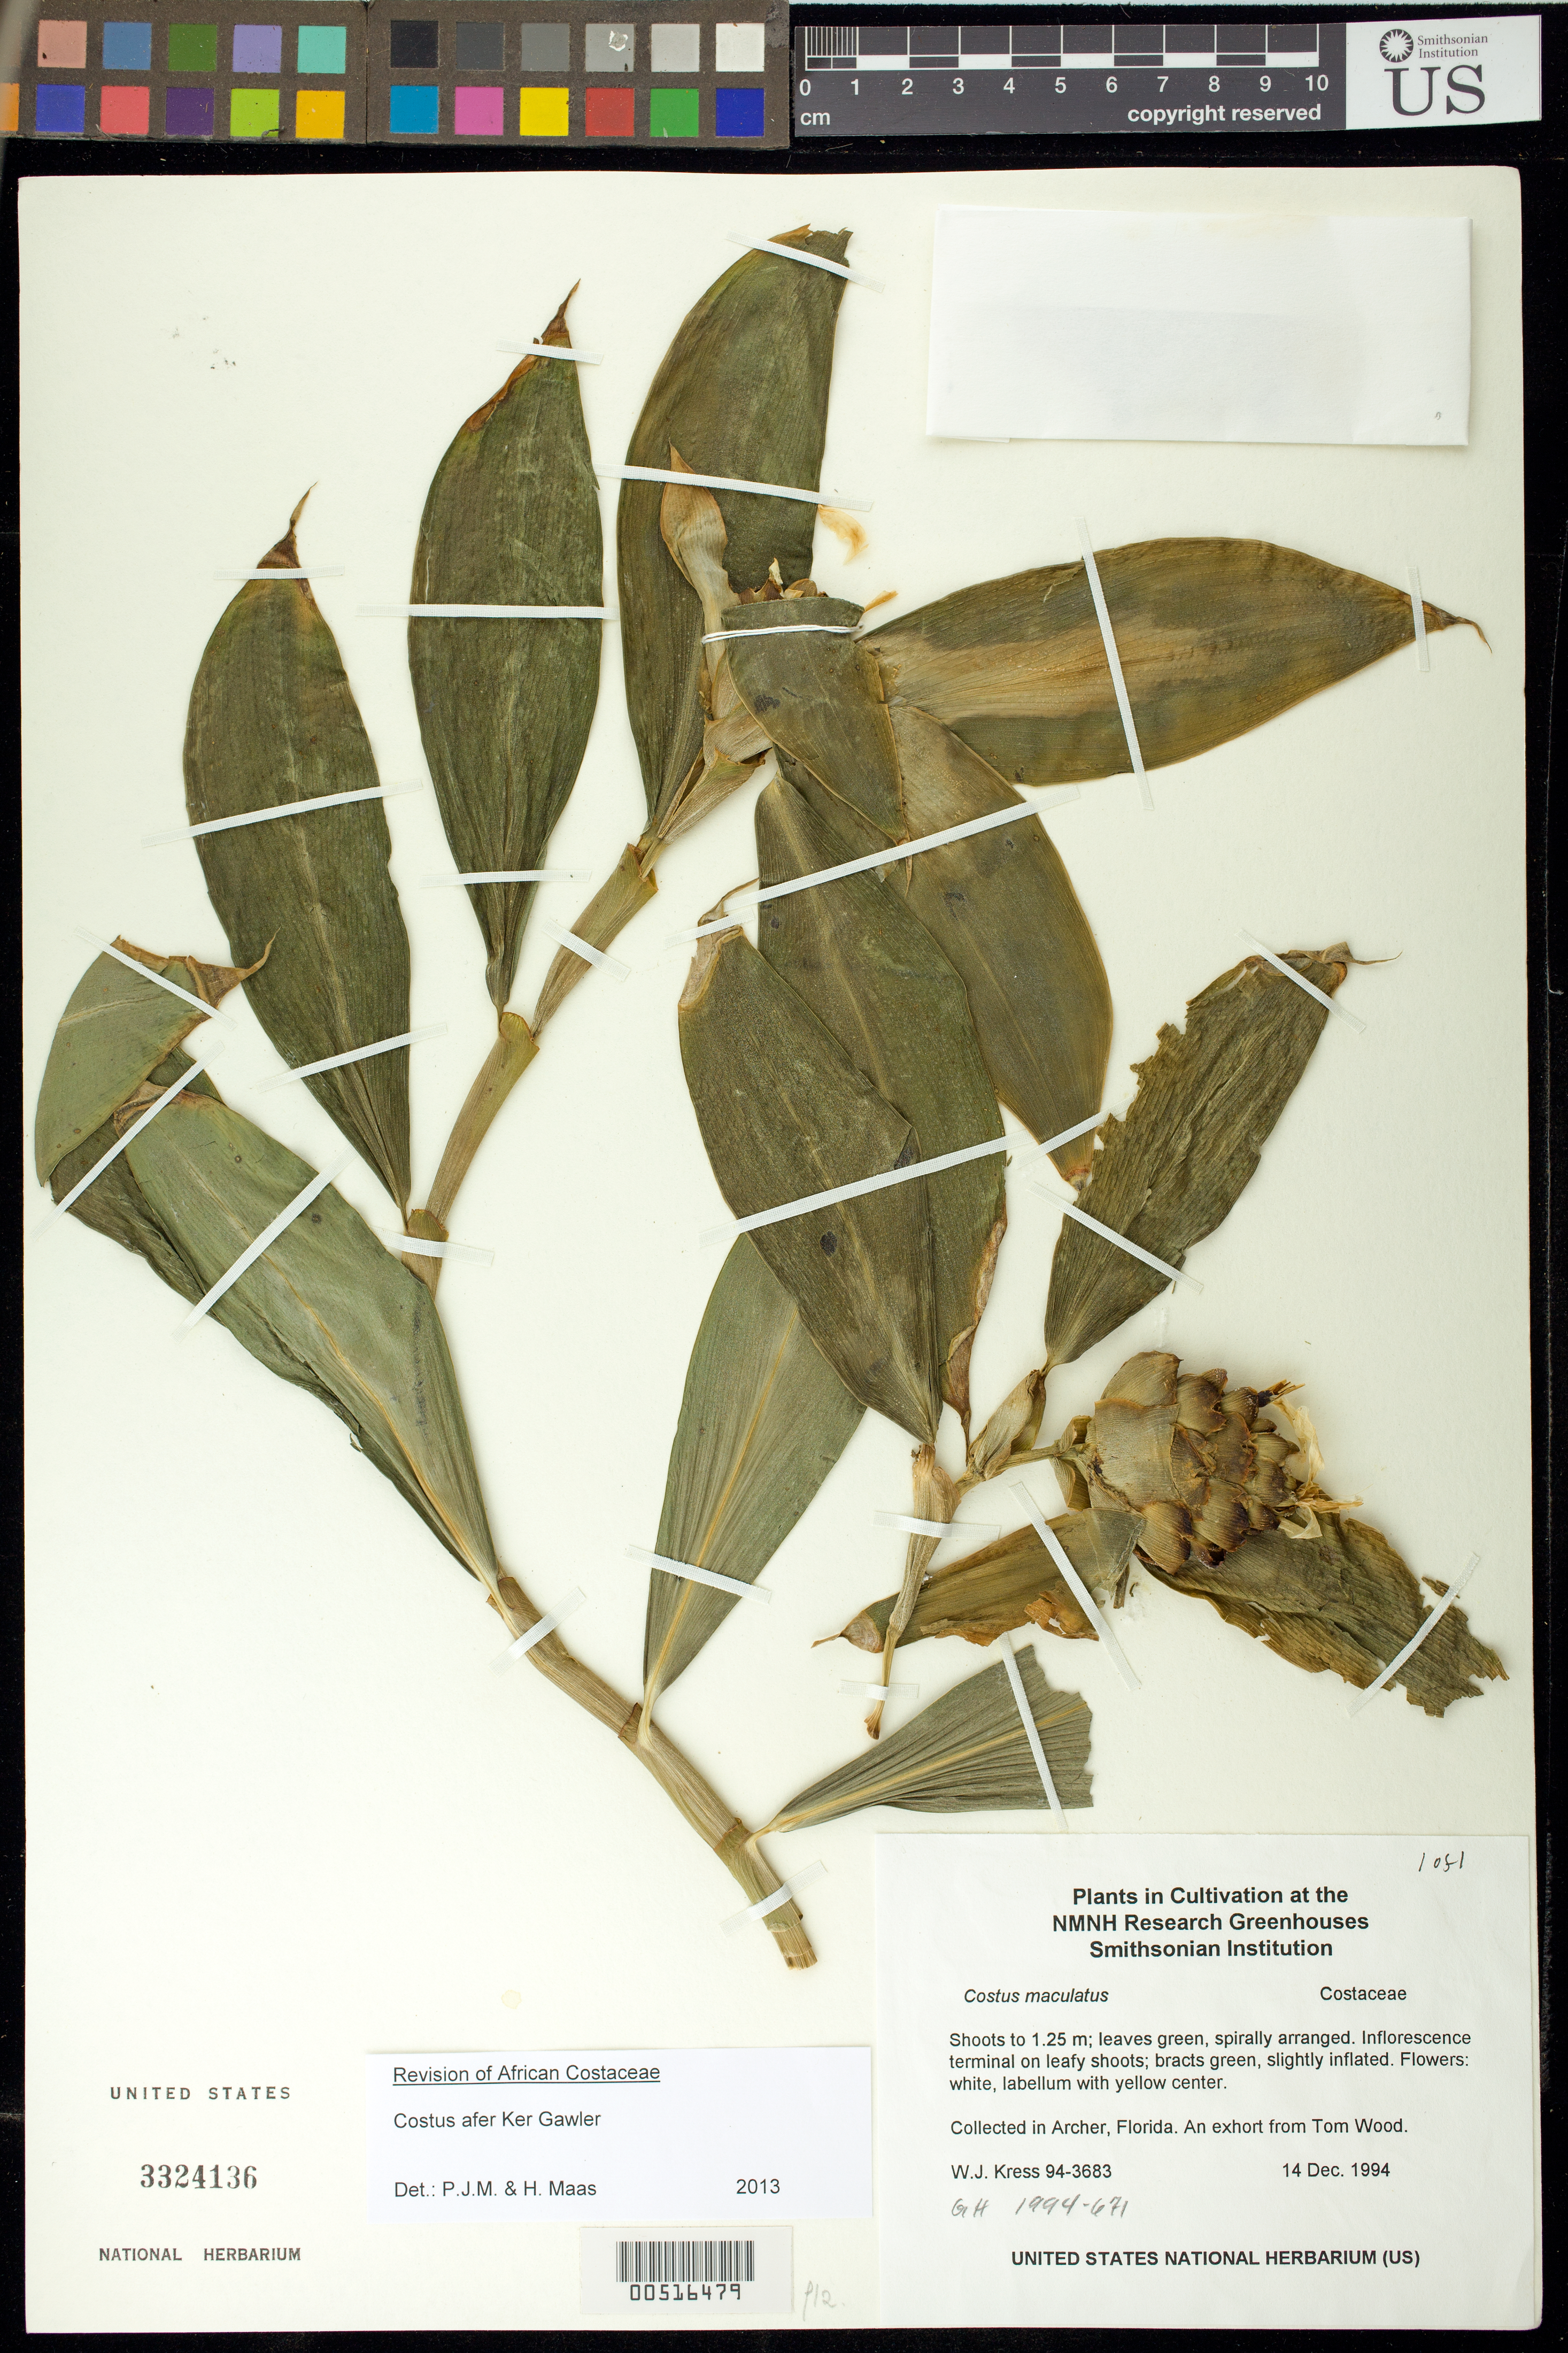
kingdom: Plantae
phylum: Tracheophyta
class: Liliopsida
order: Zingiberales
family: Costaceae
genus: Costus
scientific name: Costus afer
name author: Ker Gawl.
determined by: Maas, Paul J.; Maas van de Kamer, H.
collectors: W. J. Kress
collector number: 94-3683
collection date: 1994-12-14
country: United States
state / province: Maryland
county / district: Prince George's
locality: NMNH Botany Research Greenhouses. Suitland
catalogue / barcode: US 3324136